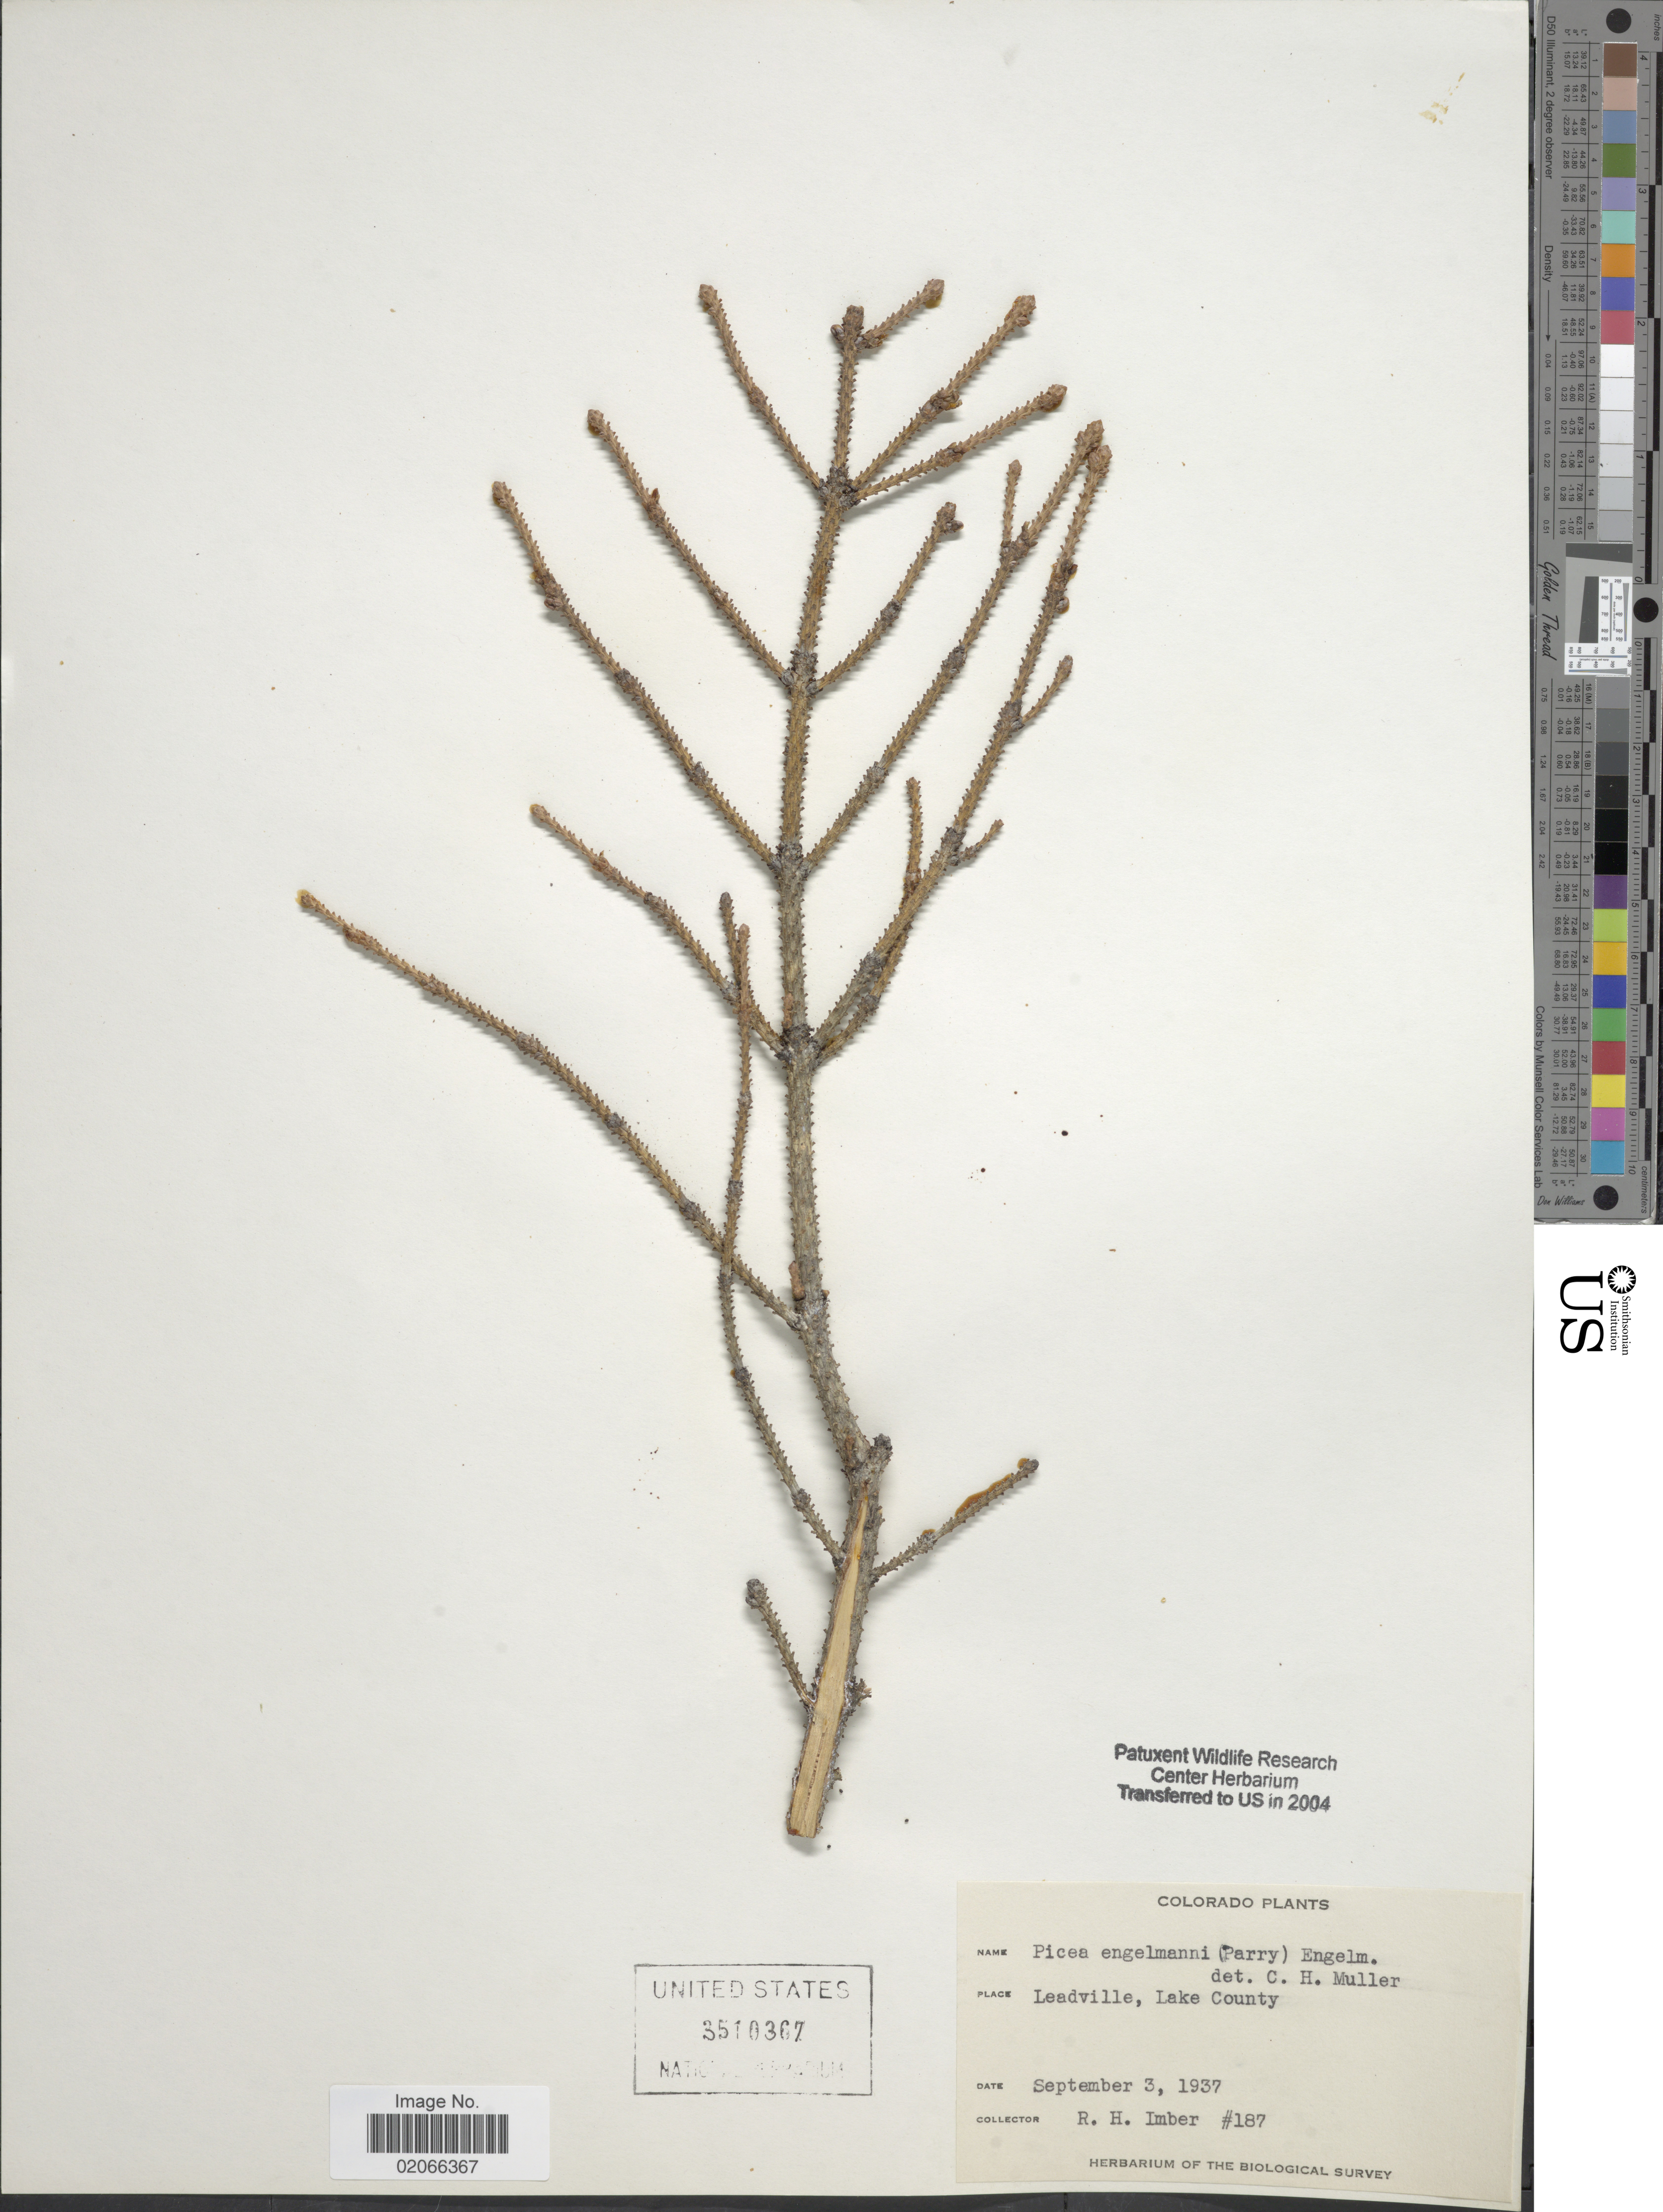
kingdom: Plantae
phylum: Tracheophyta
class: Pinopsida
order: Pinales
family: Pinaceae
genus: Picea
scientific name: Picea engelmannii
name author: Parry ex Engelm.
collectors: R. Imler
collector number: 187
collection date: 1937-09-03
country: United States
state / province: Colorado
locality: Leadville, Lake County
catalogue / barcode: US 3510367